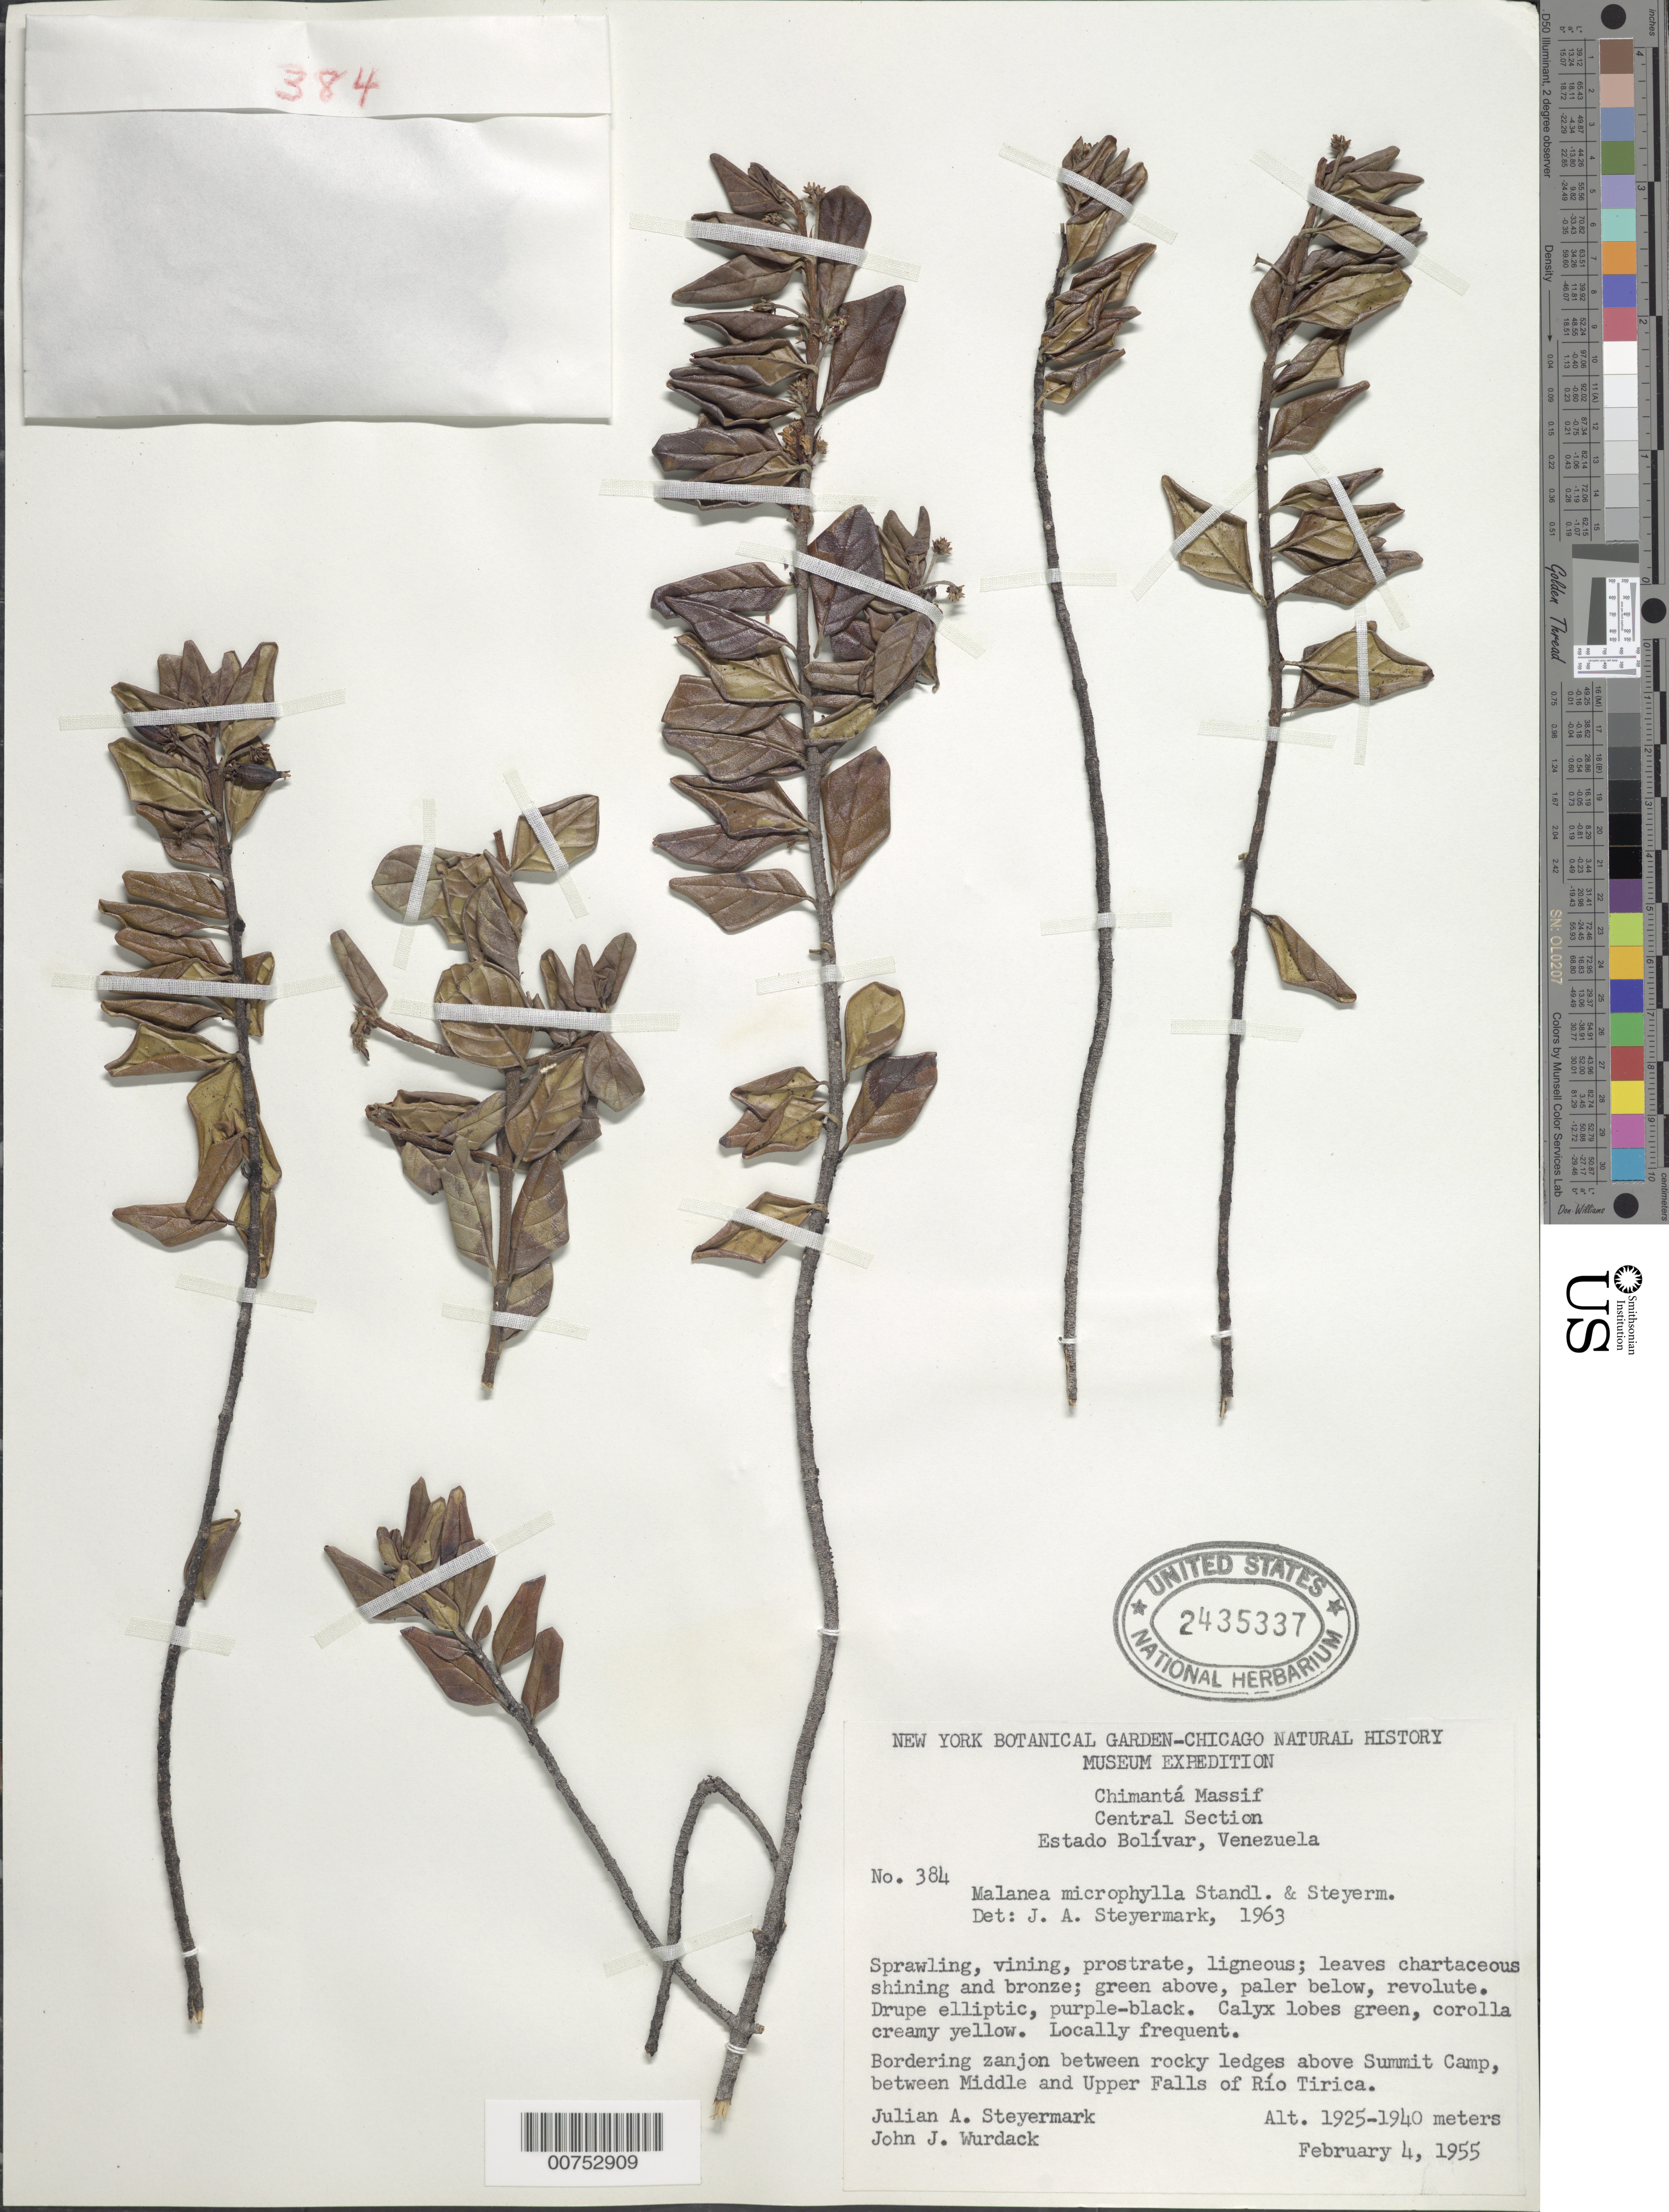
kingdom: Plantae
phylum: Tracheophyta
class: Magnoliopsida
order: Gentianales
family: Rubiaceae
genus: Malanea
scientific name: Malanea microphylla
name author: Standl. & Steyerm.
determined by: Steyermark, Julian A., (VEN)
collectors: J. Steyermark & J. J. Wurdack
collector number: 55 384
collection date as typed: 4-Feb-55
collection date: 1955-02-04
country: Venezuela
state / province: Bolívar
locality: Cimanta Massif; above Summit Camp, between Middle and Upper Falls of Río Tirica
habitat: Bordering zanjon between rocky ledges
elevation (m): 1925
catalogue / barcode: US 2435337